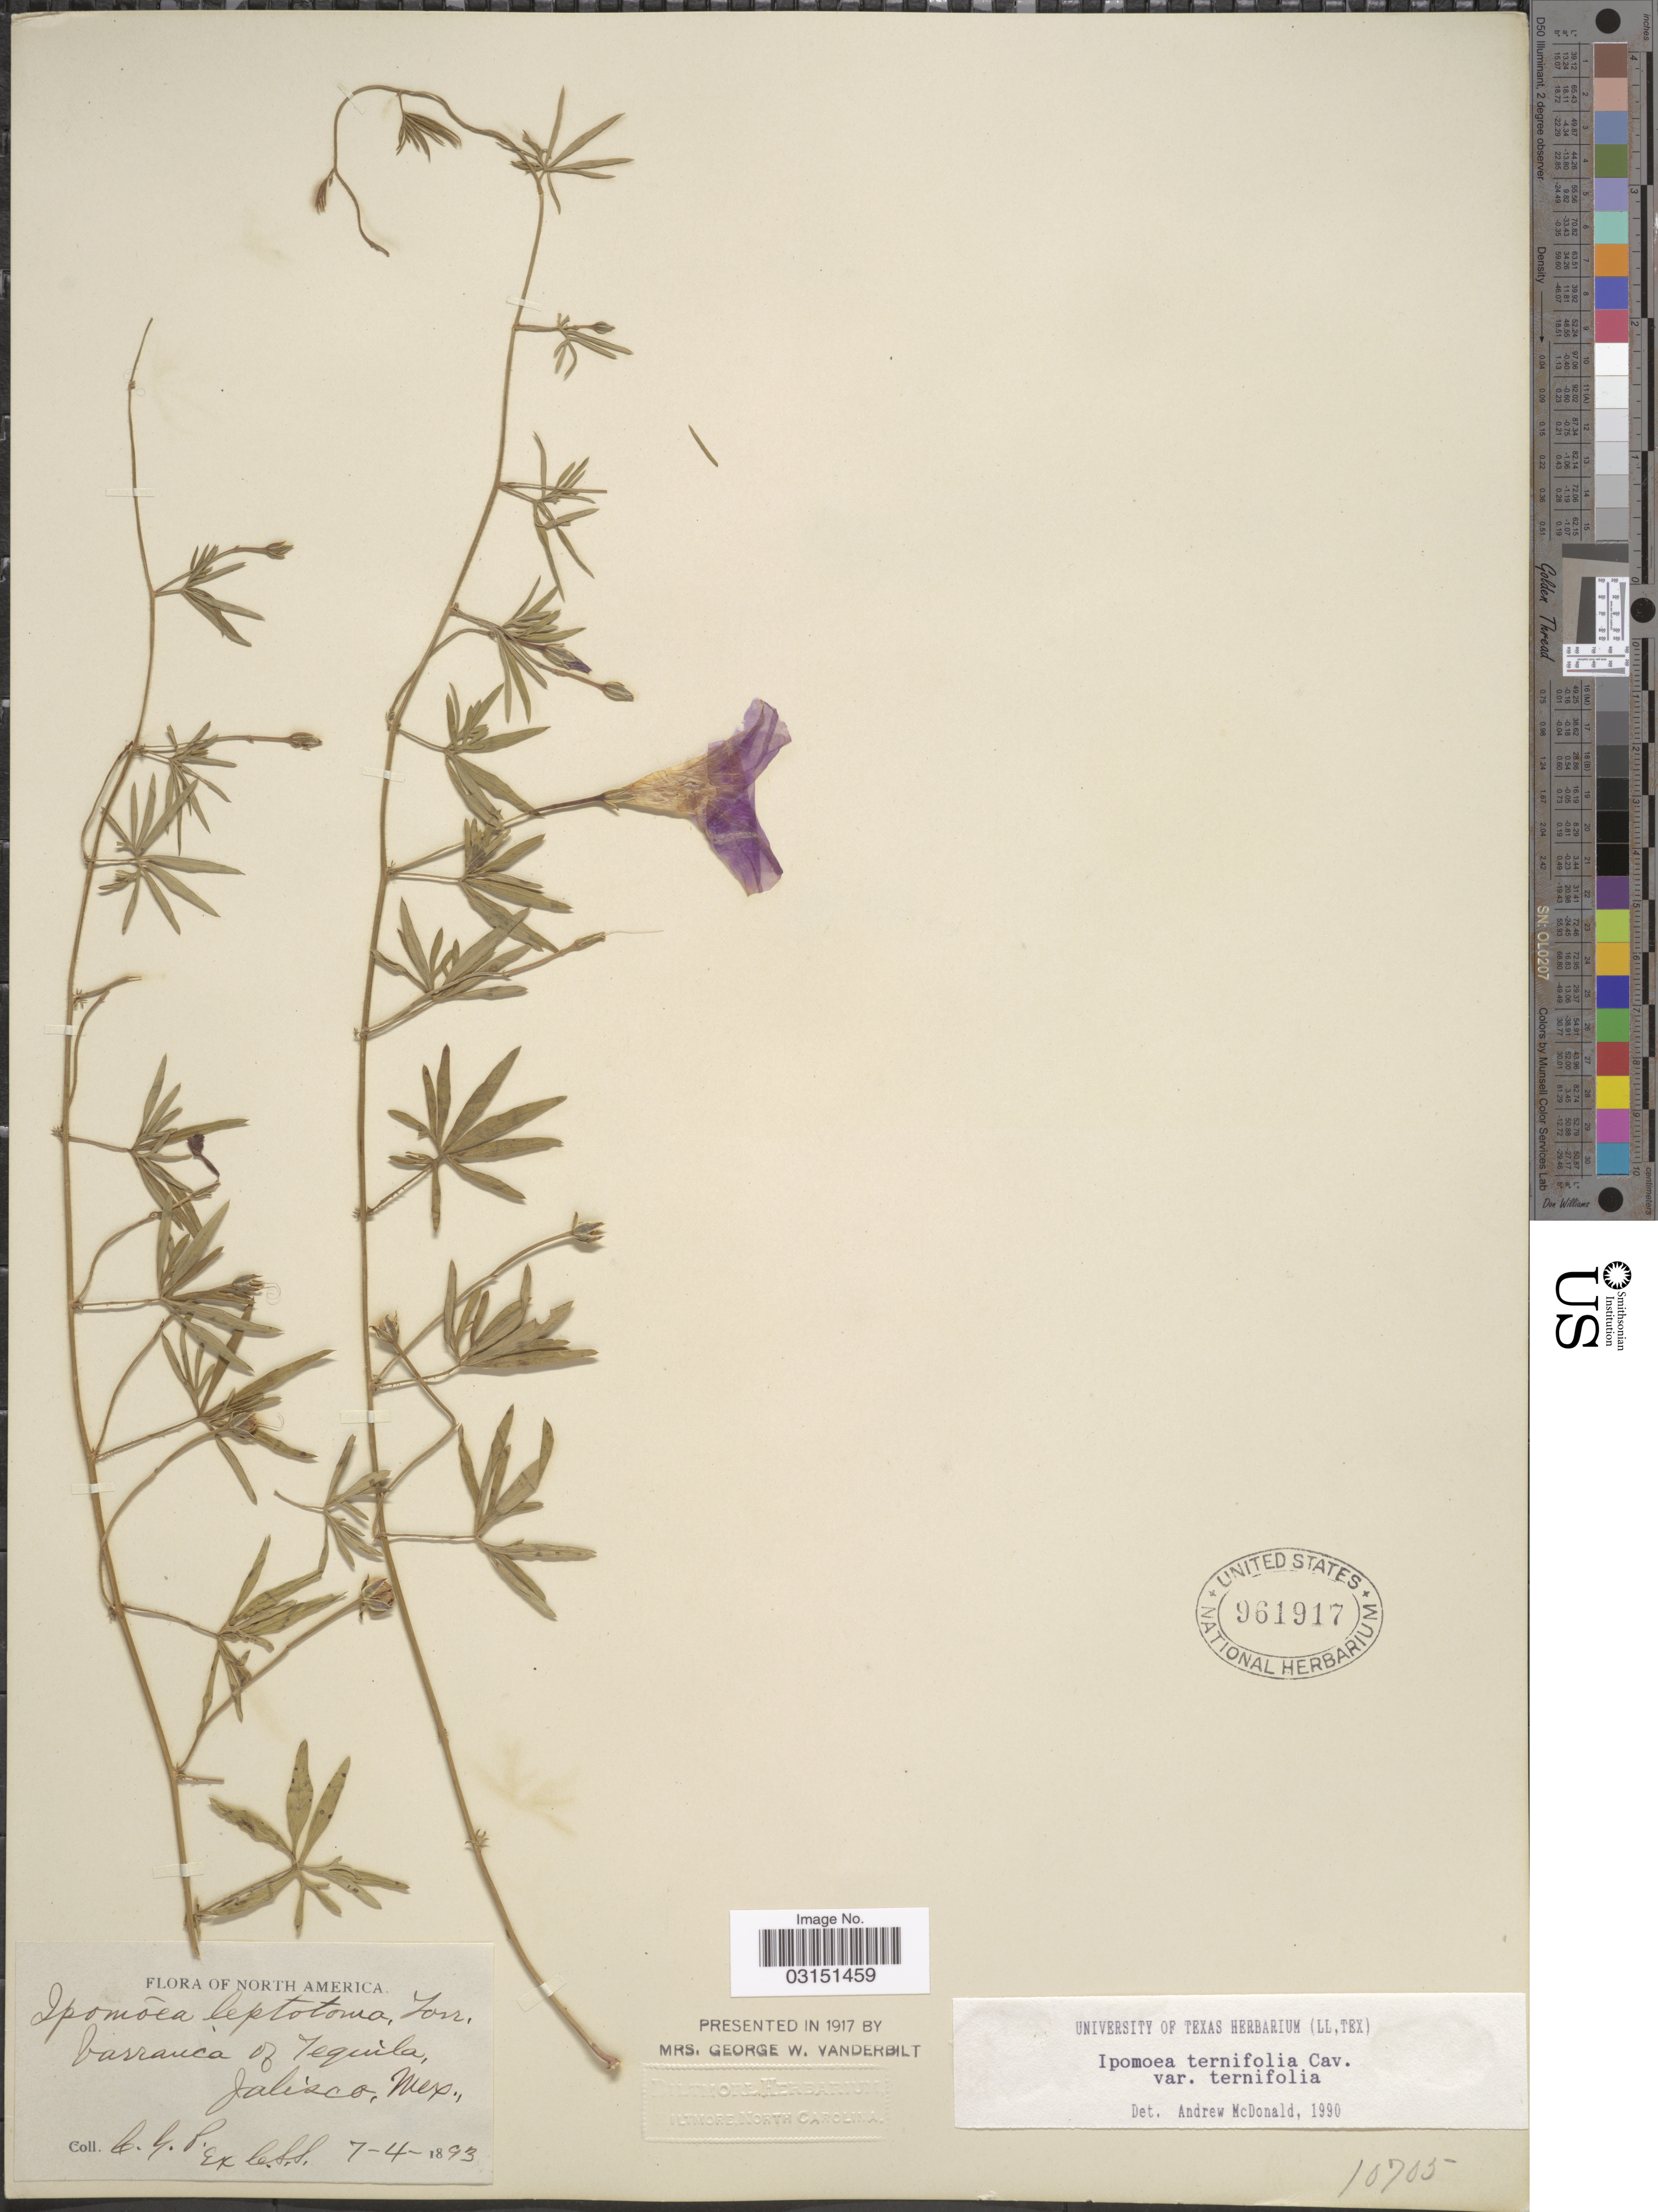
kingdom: Plantae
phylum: Tracheophyta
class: Magnoliopsida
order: Solanales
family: Convolvulaceae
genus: Ipomoea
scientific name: Ipomoea ternifolia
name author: Cav.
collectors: C. G. P. & C. S. S.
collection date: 1893-04-07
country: Mexico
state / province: Jalisco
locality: Barranca of Tequila, Mex.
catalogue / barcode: US 961917